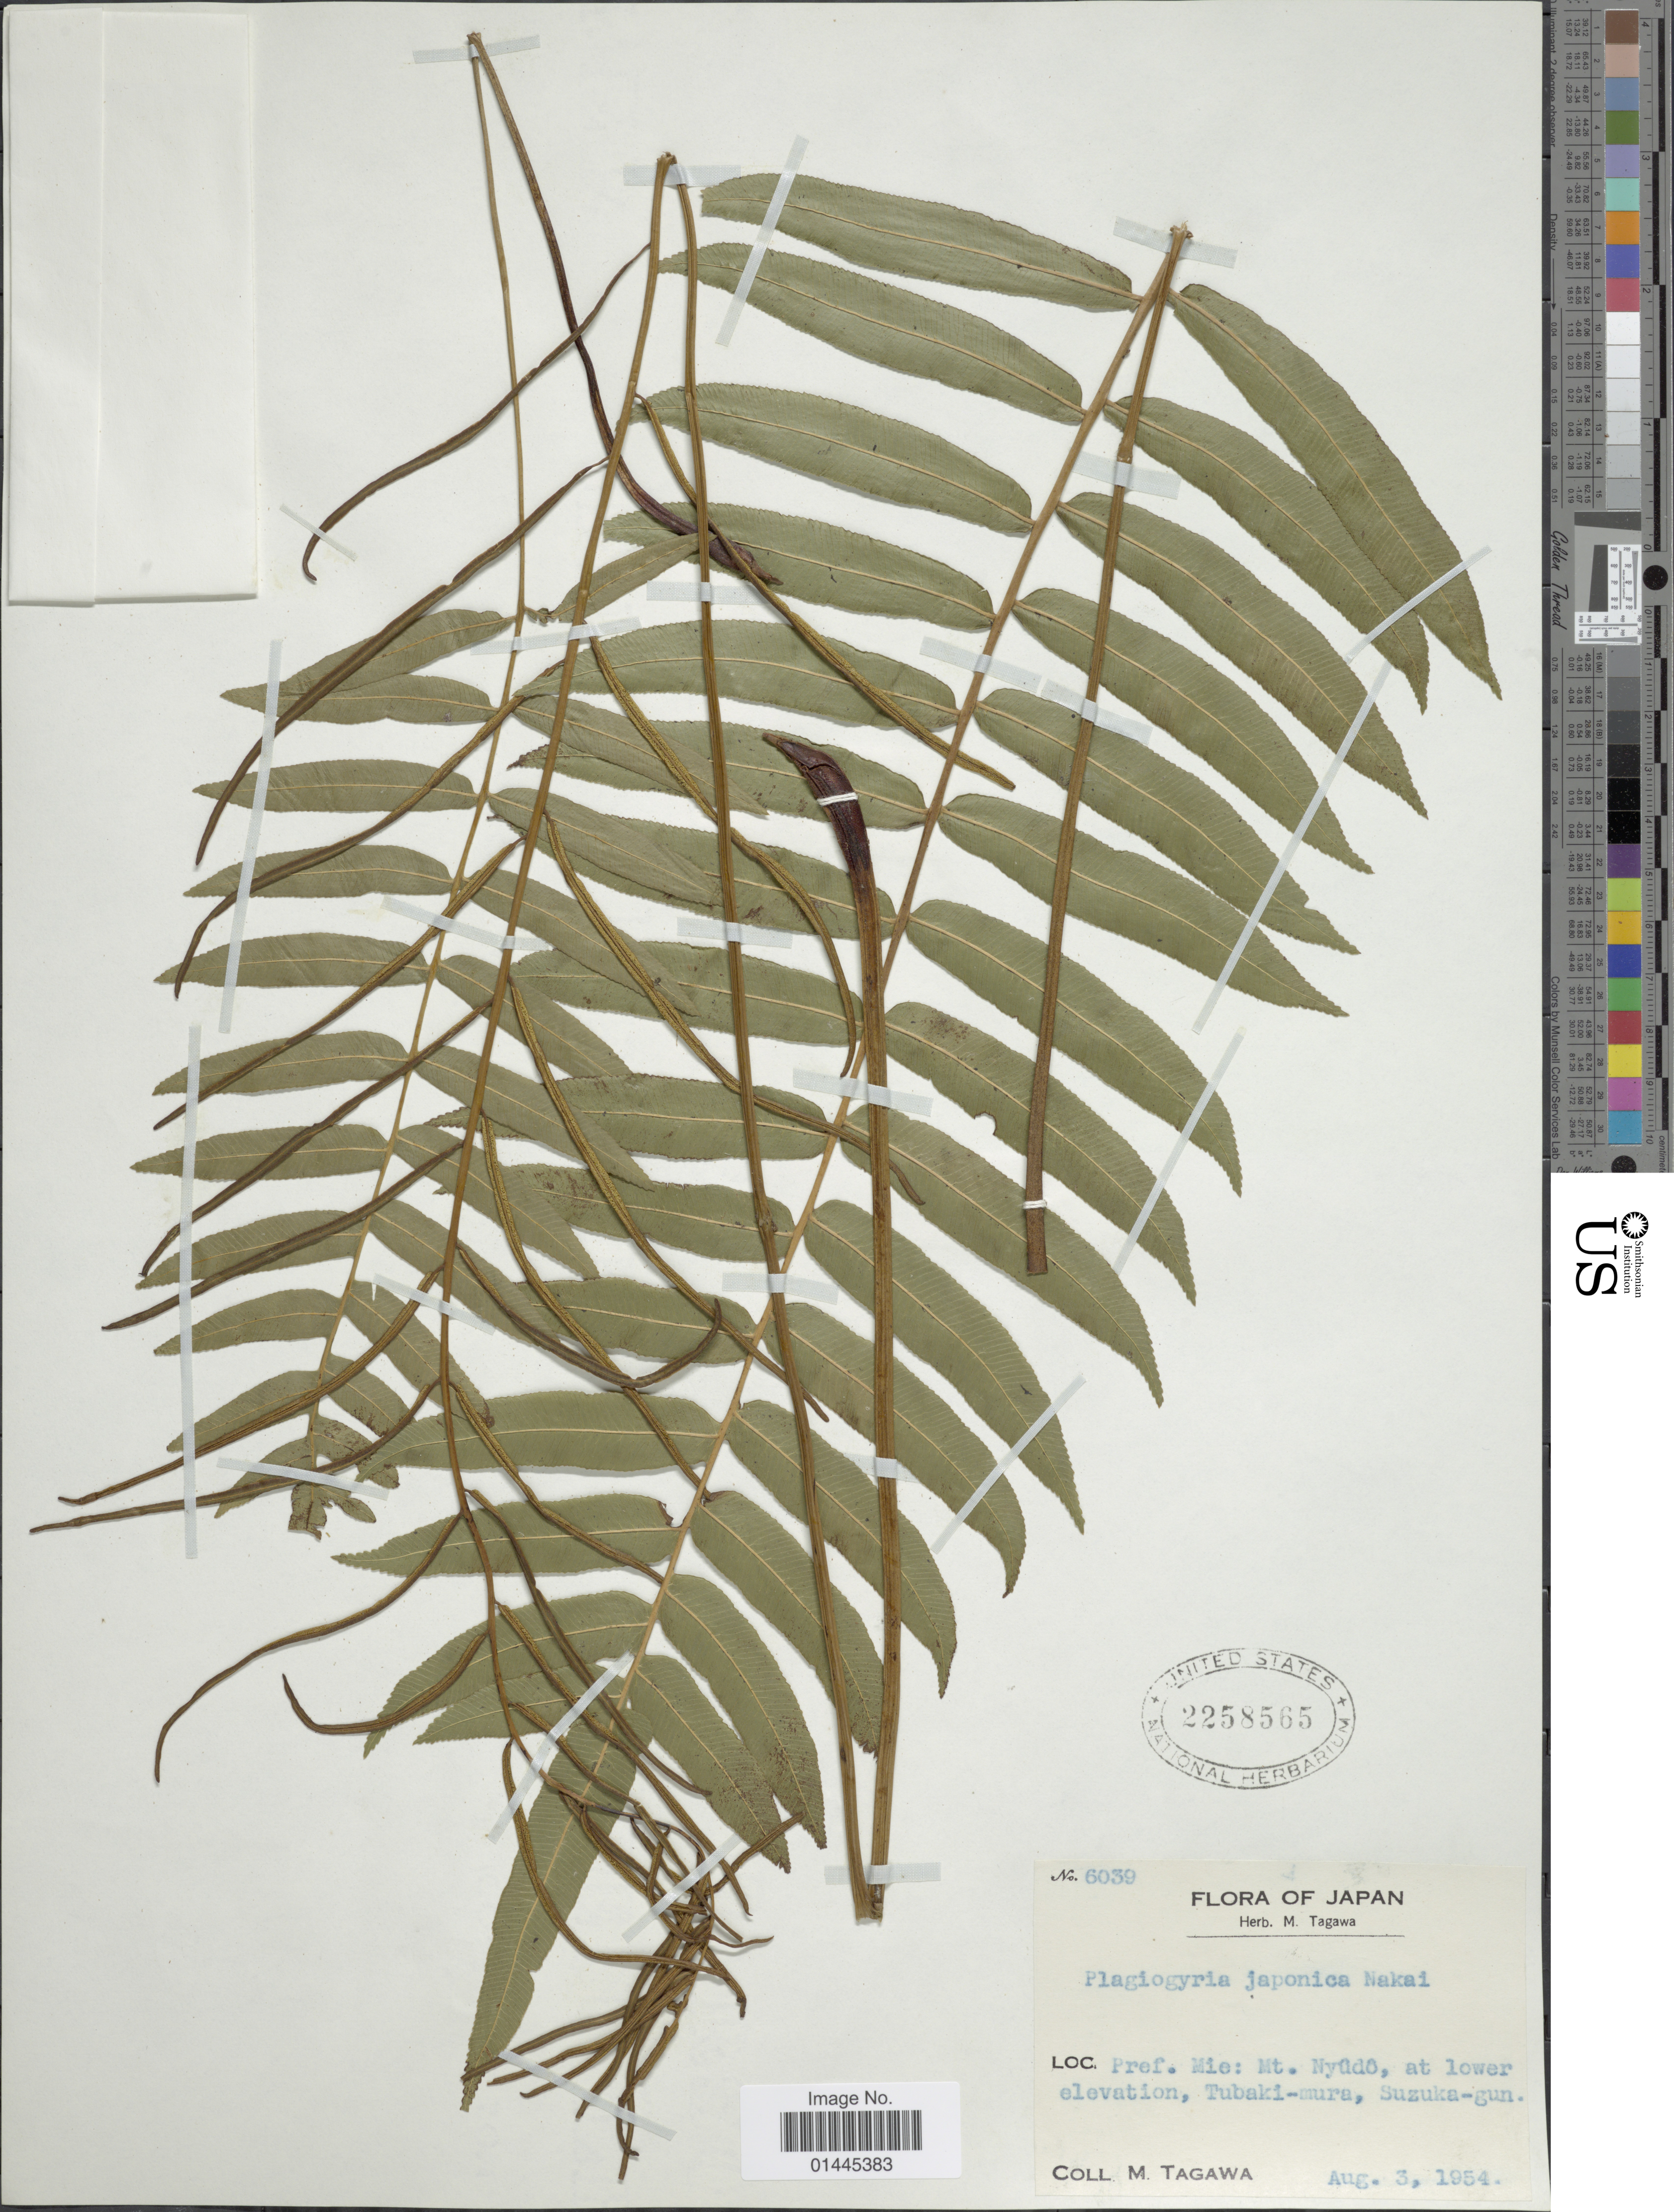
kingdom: Plantae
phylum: Tracheophyta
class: Polypodiopsida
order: Cyatheales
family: Plagiogyriaceae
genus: Plagiogyria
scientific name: Plagiogyria japonica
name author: Nakai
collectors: M. Tagawa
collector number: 6039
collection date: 1954-08-03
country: Japan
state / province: Mie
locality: Mt. Nyudo, at lower elevation, Tubaki-mura, Suzuka-gun.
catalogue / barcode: US 2258565